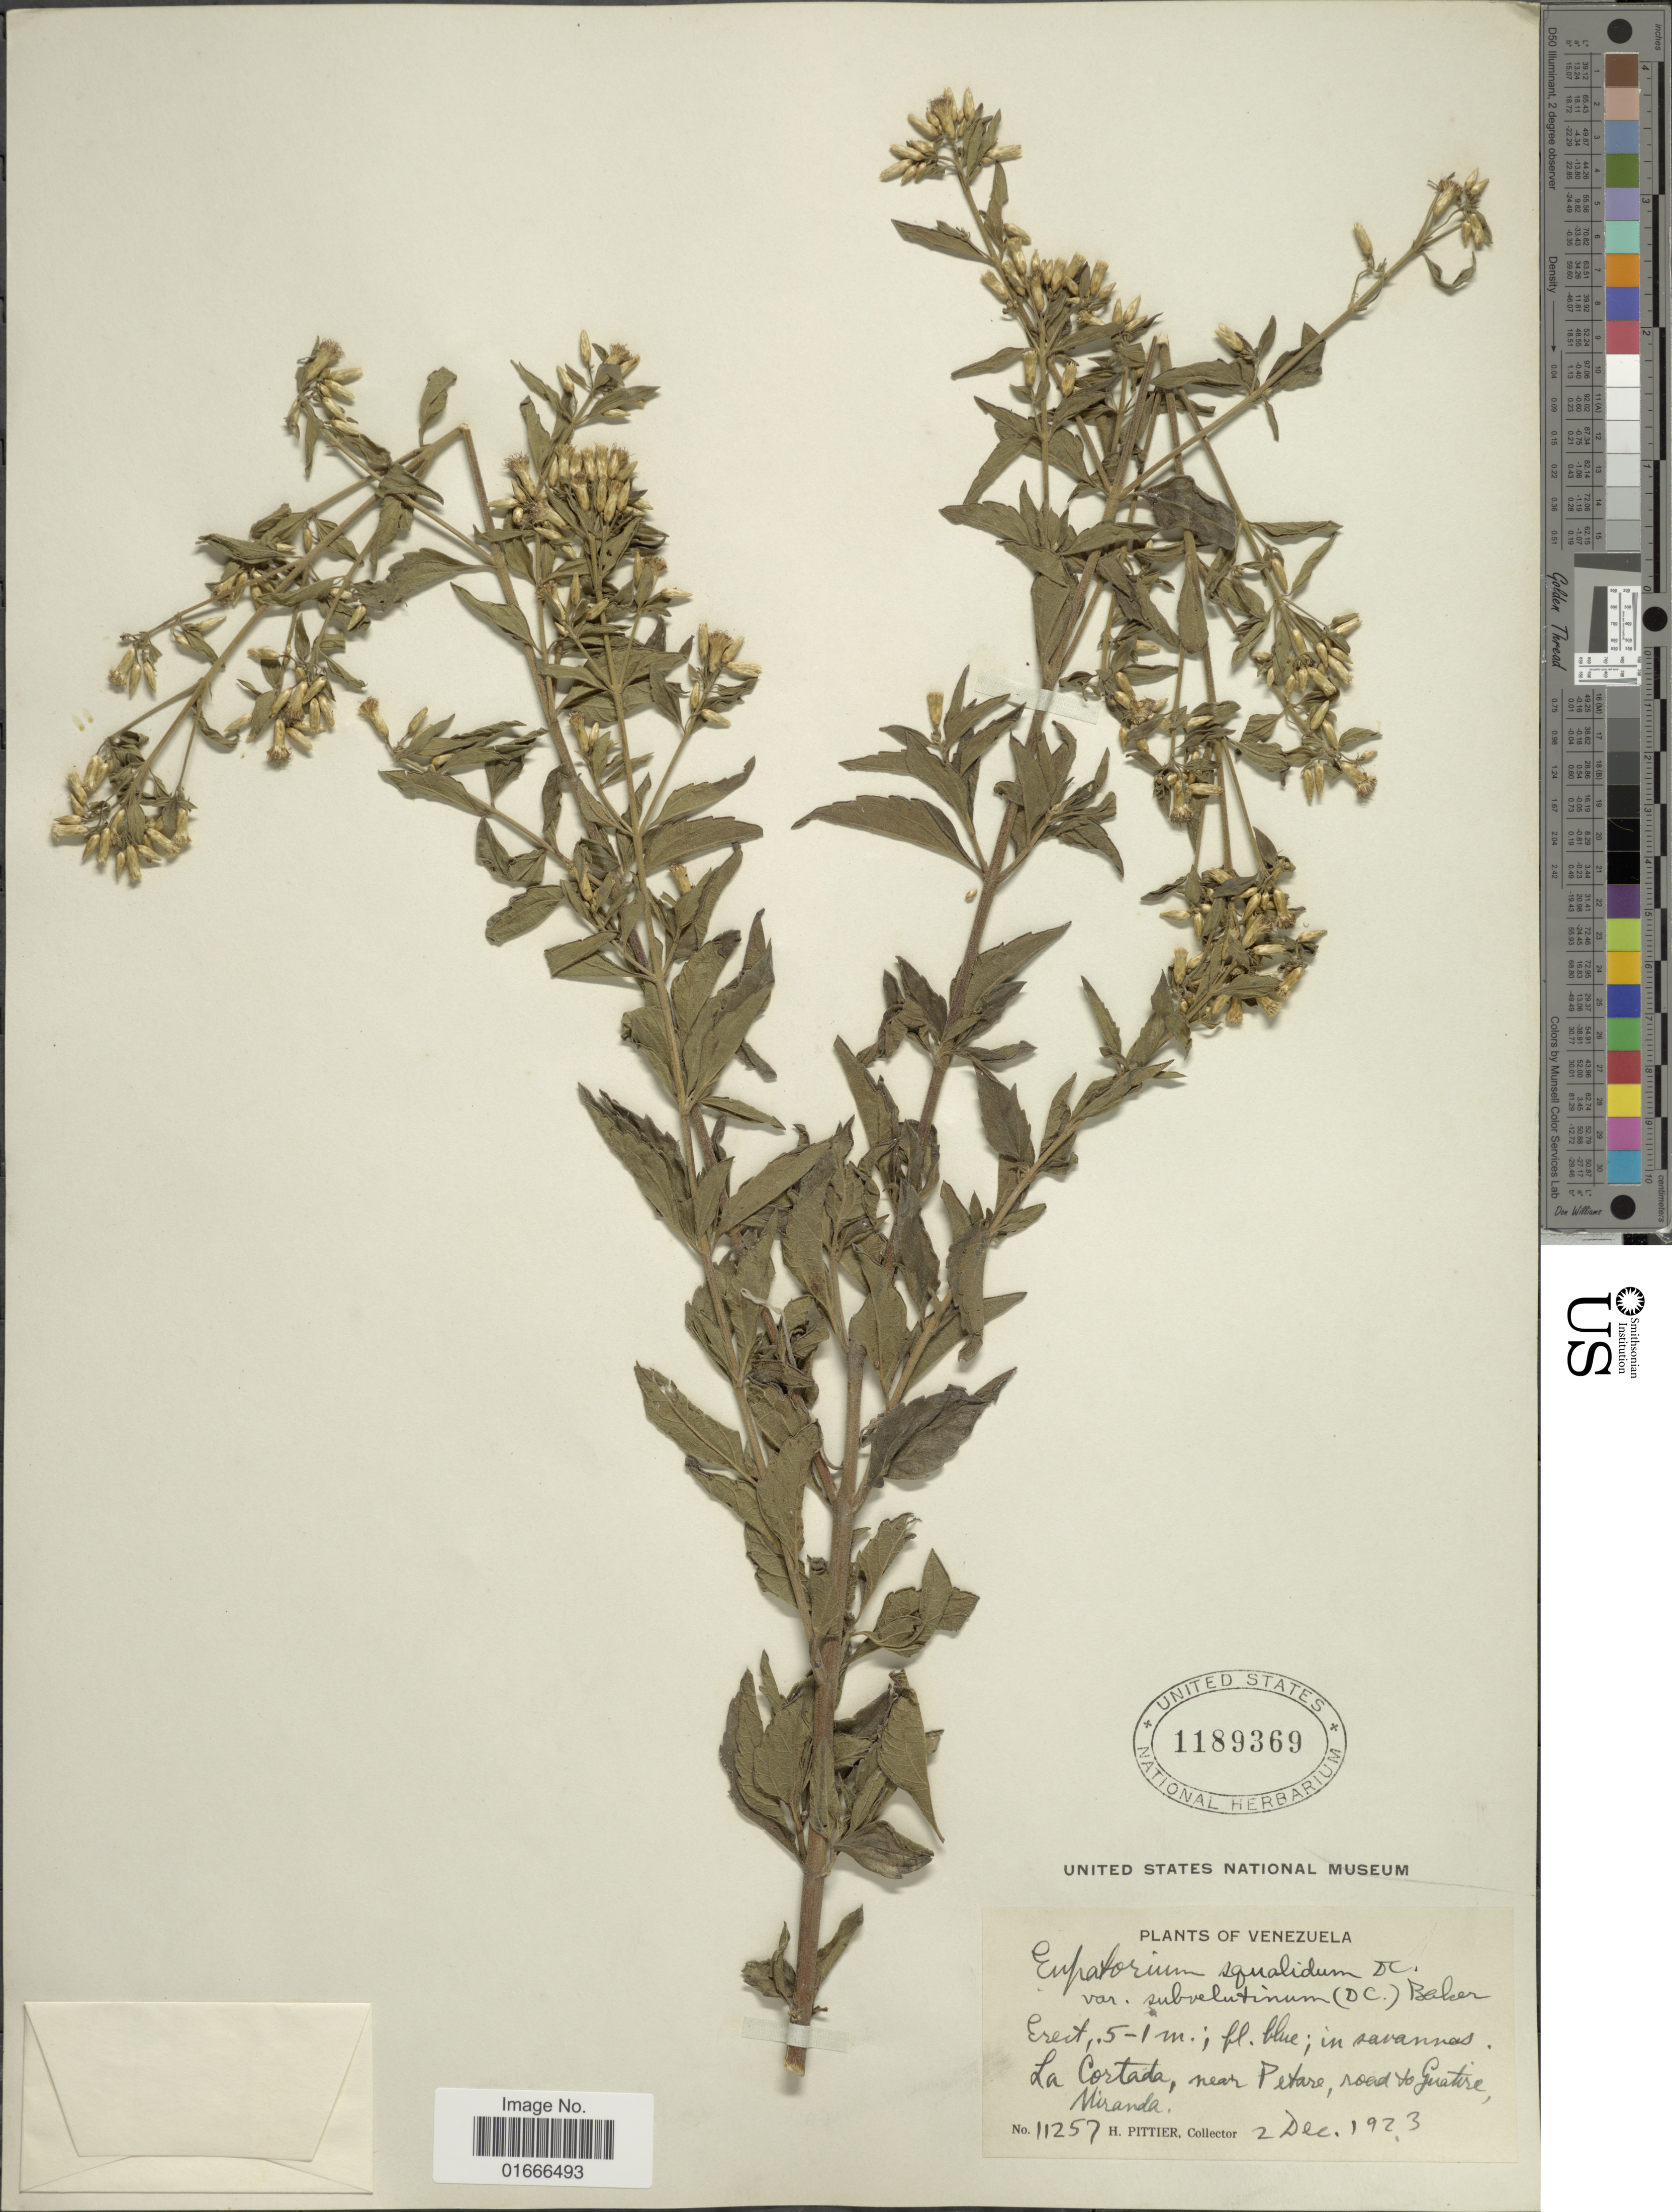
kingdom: Plantae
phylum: Tracheophyta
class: Magnoliopsida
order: Asterales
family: Asteraceae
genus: Chromolaena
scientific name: Chromolaena squalida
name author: (DC.) R.M. King & H. Rob.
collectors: H. F. Pittier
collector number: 11257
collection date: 1923-12-02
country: Venezuela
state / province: Miranda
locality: La Cortada, near Petare, road to Guatire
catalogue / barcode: US 1189369